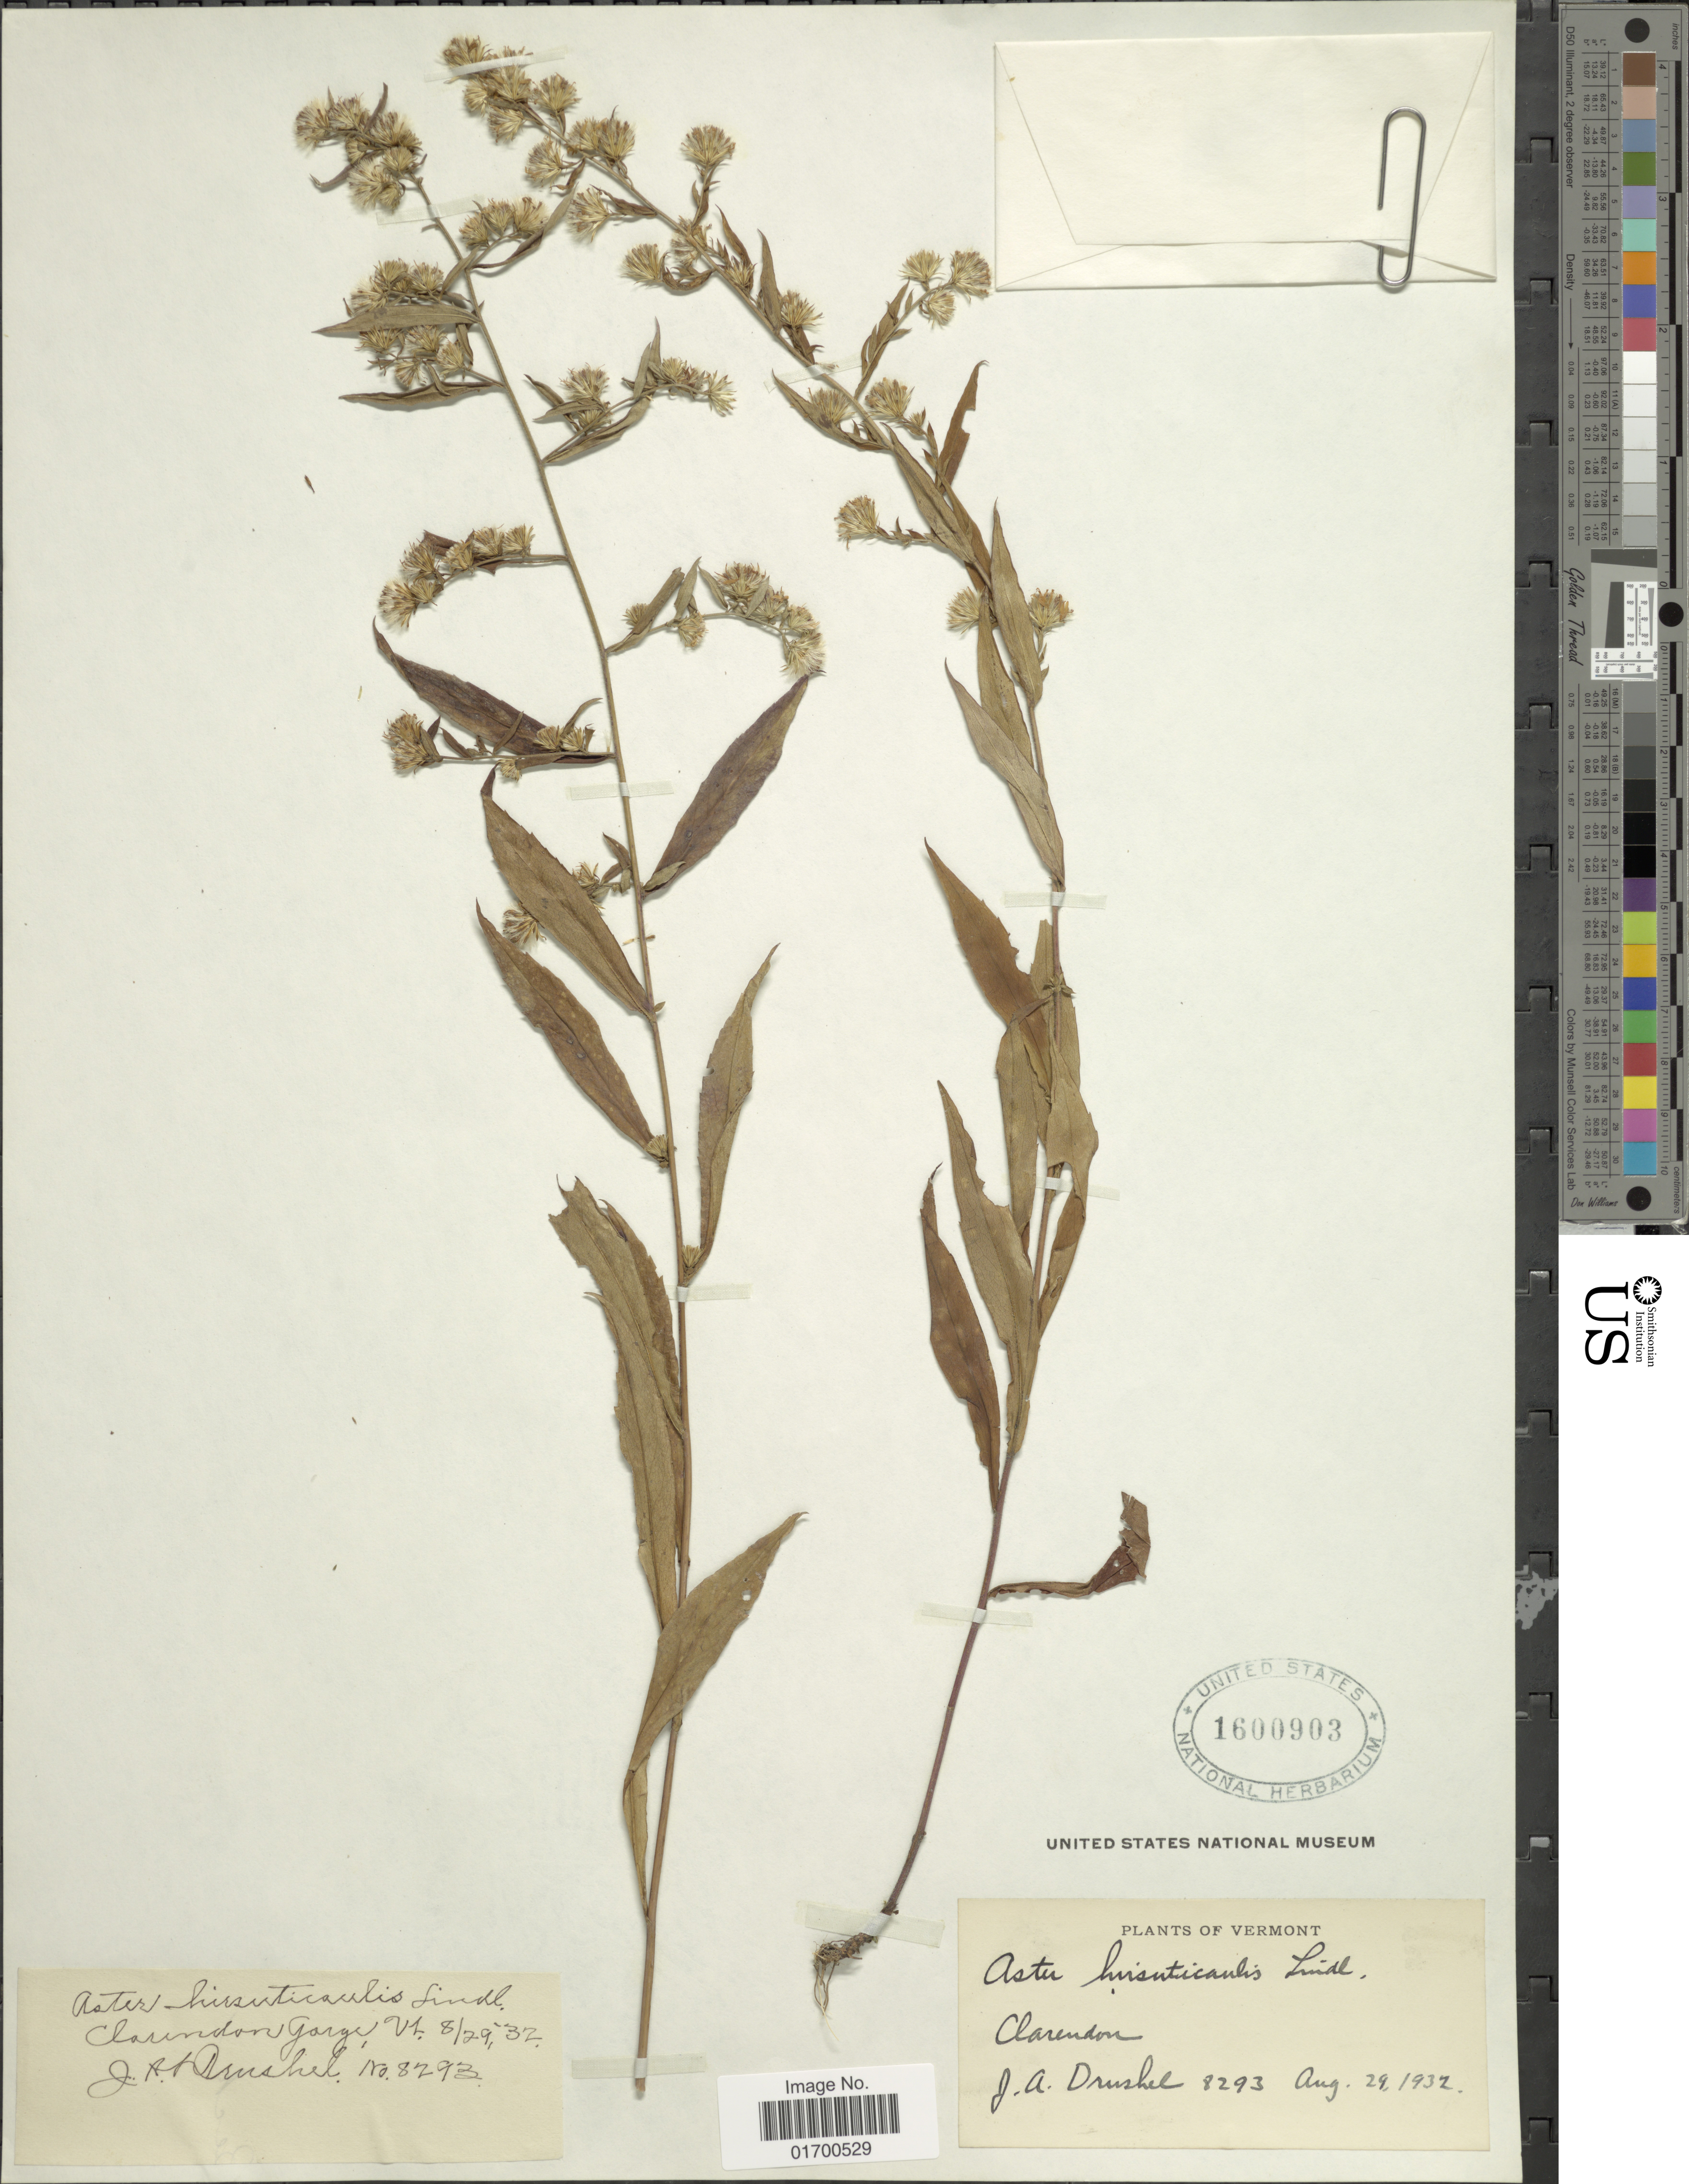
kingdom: Plantae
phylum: Tracheophyta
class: Magnoliopsida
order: Asterales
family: Asteraceae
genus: Symphyotrichum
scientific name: Symphyotrichum lateriflorum var. hirsuticaule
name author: (DC.) G.L. Nesom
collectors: J. A. Drushel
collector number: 8293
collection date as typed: Transcribed d/m/y: 29/8/32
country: United States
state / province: Vermont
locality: Claredon Gorge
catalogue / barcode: US 1600903